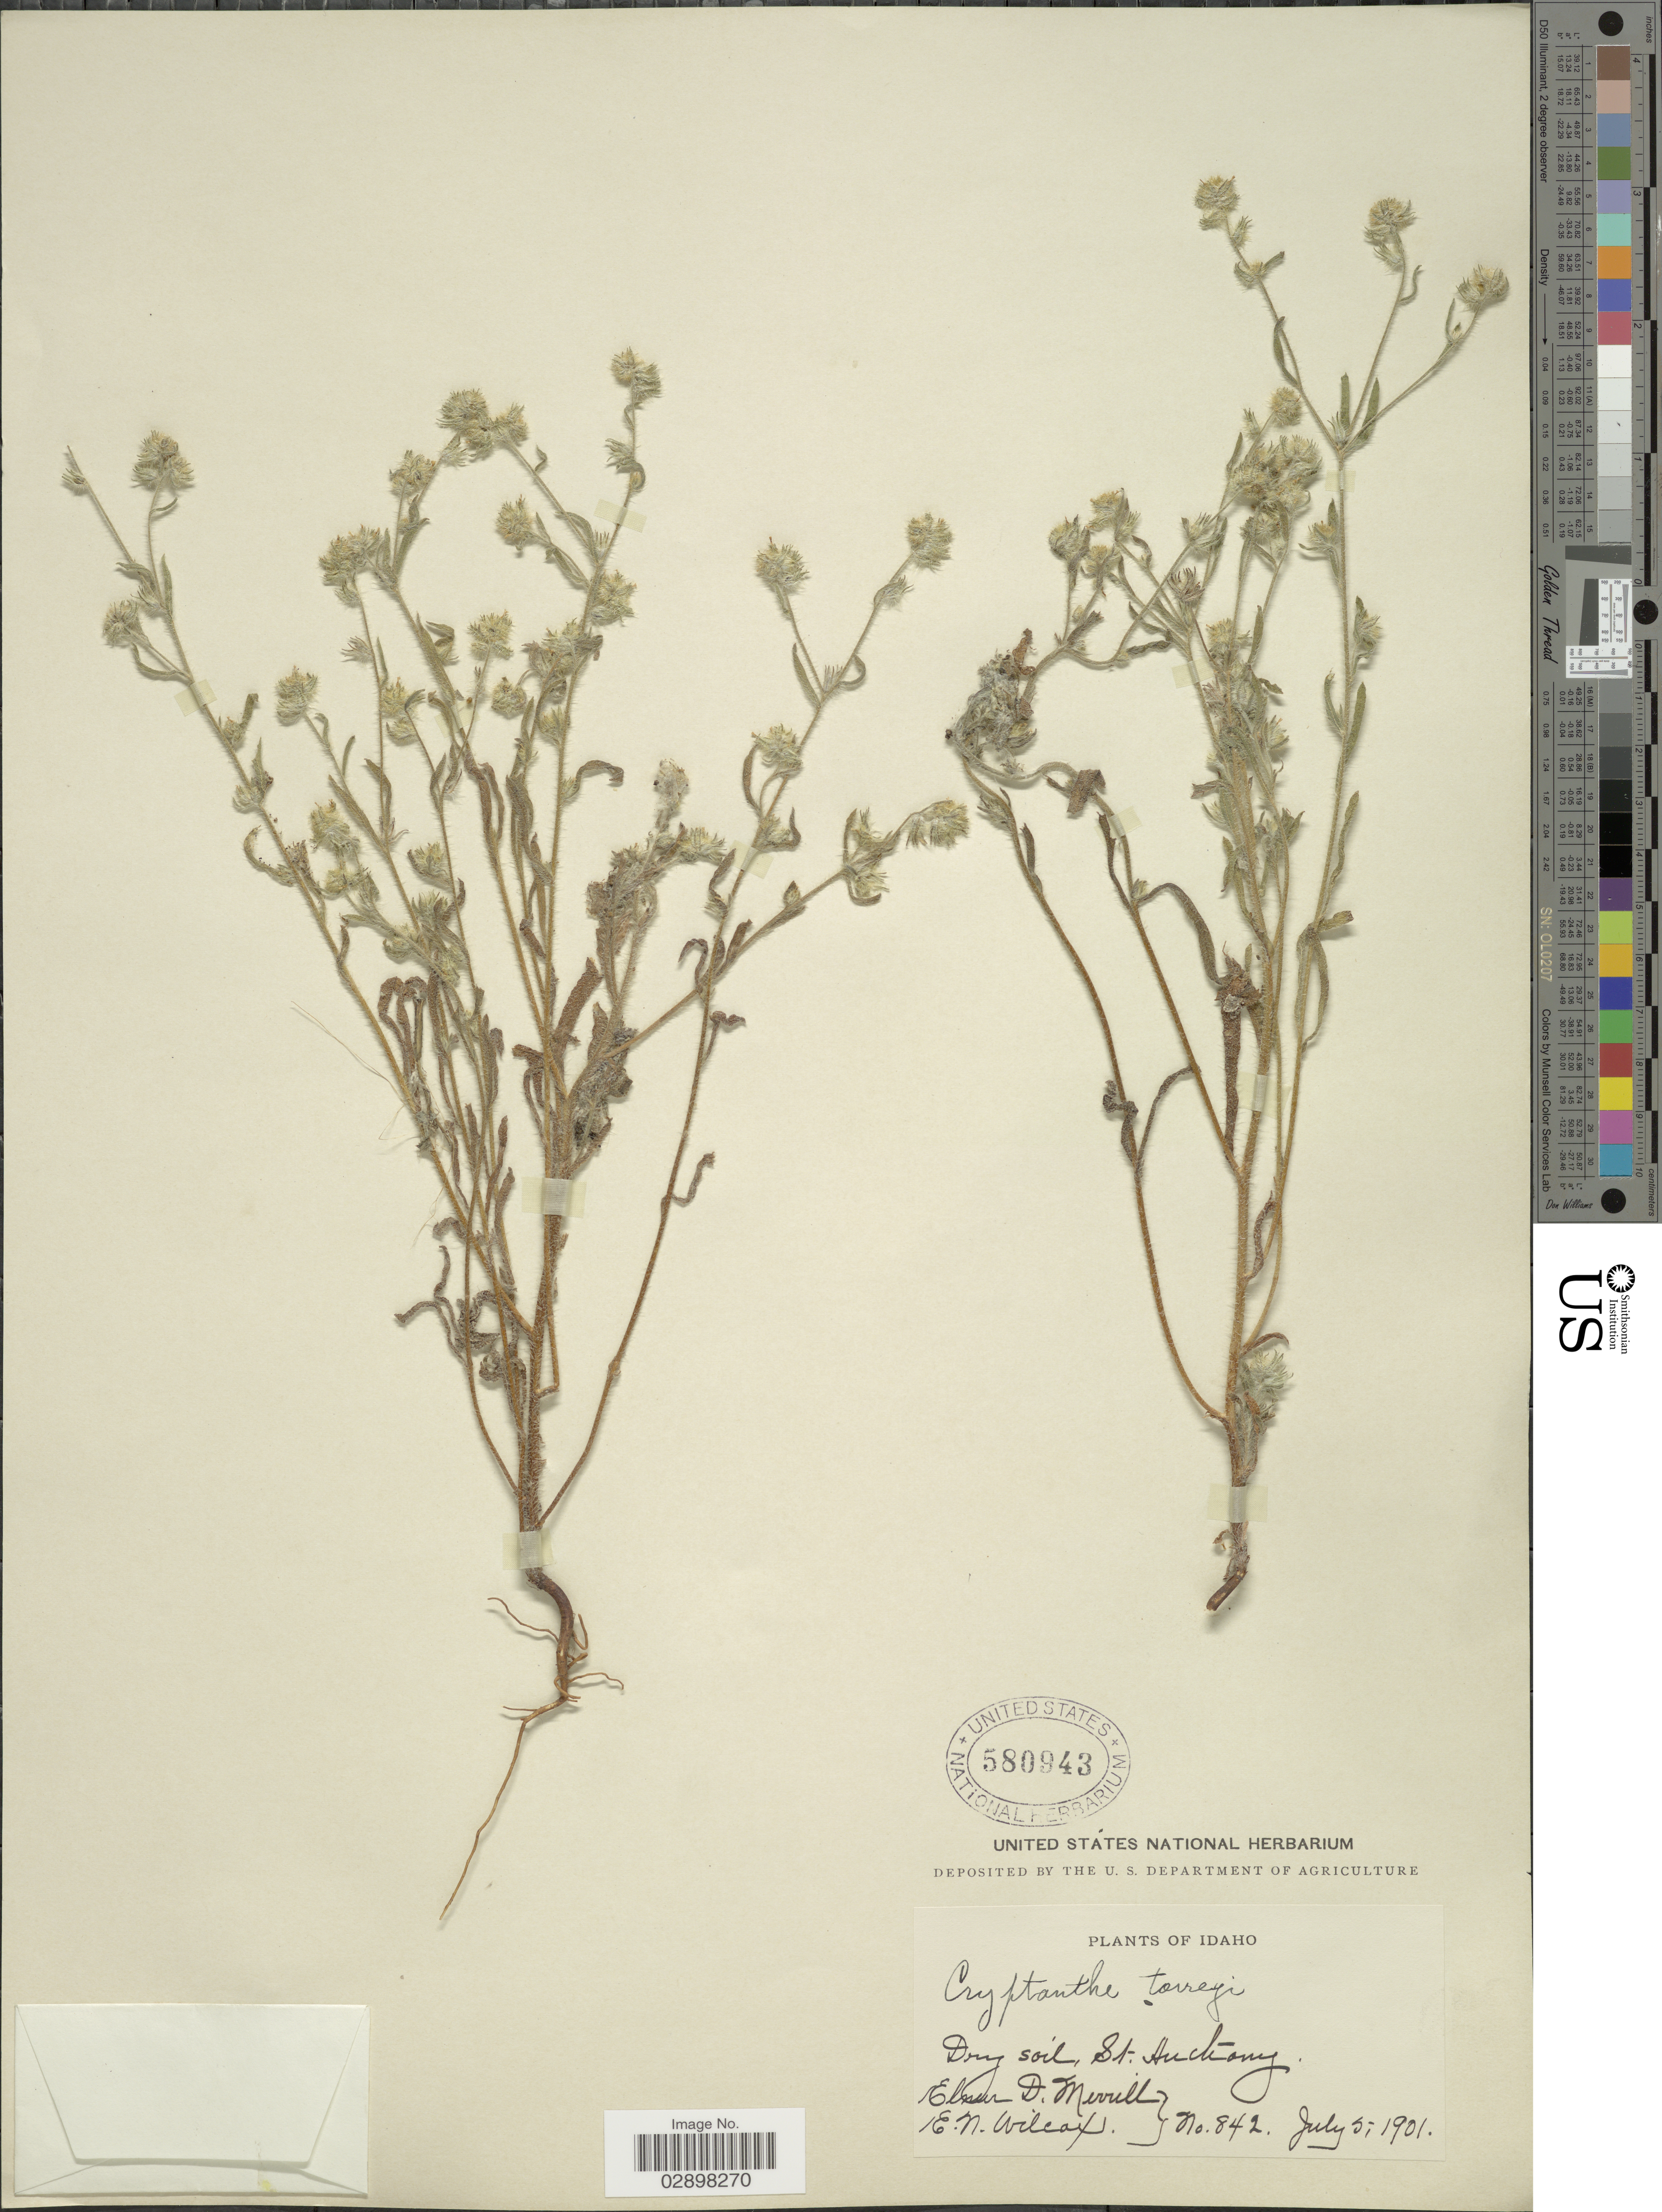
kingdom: Plantae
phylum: Tracheophyta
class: Magnoliopsida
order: Boraginales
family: Boraginaceae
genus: Cryptantha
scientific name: Cryptantha torreyana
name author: (A. Gray) S.W. Greene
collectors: E. D. Merrill & E. Wilcox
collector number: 842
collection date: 1901-07-05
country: United States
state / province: Idaho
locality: St. Anthony.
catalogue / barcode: US 580943